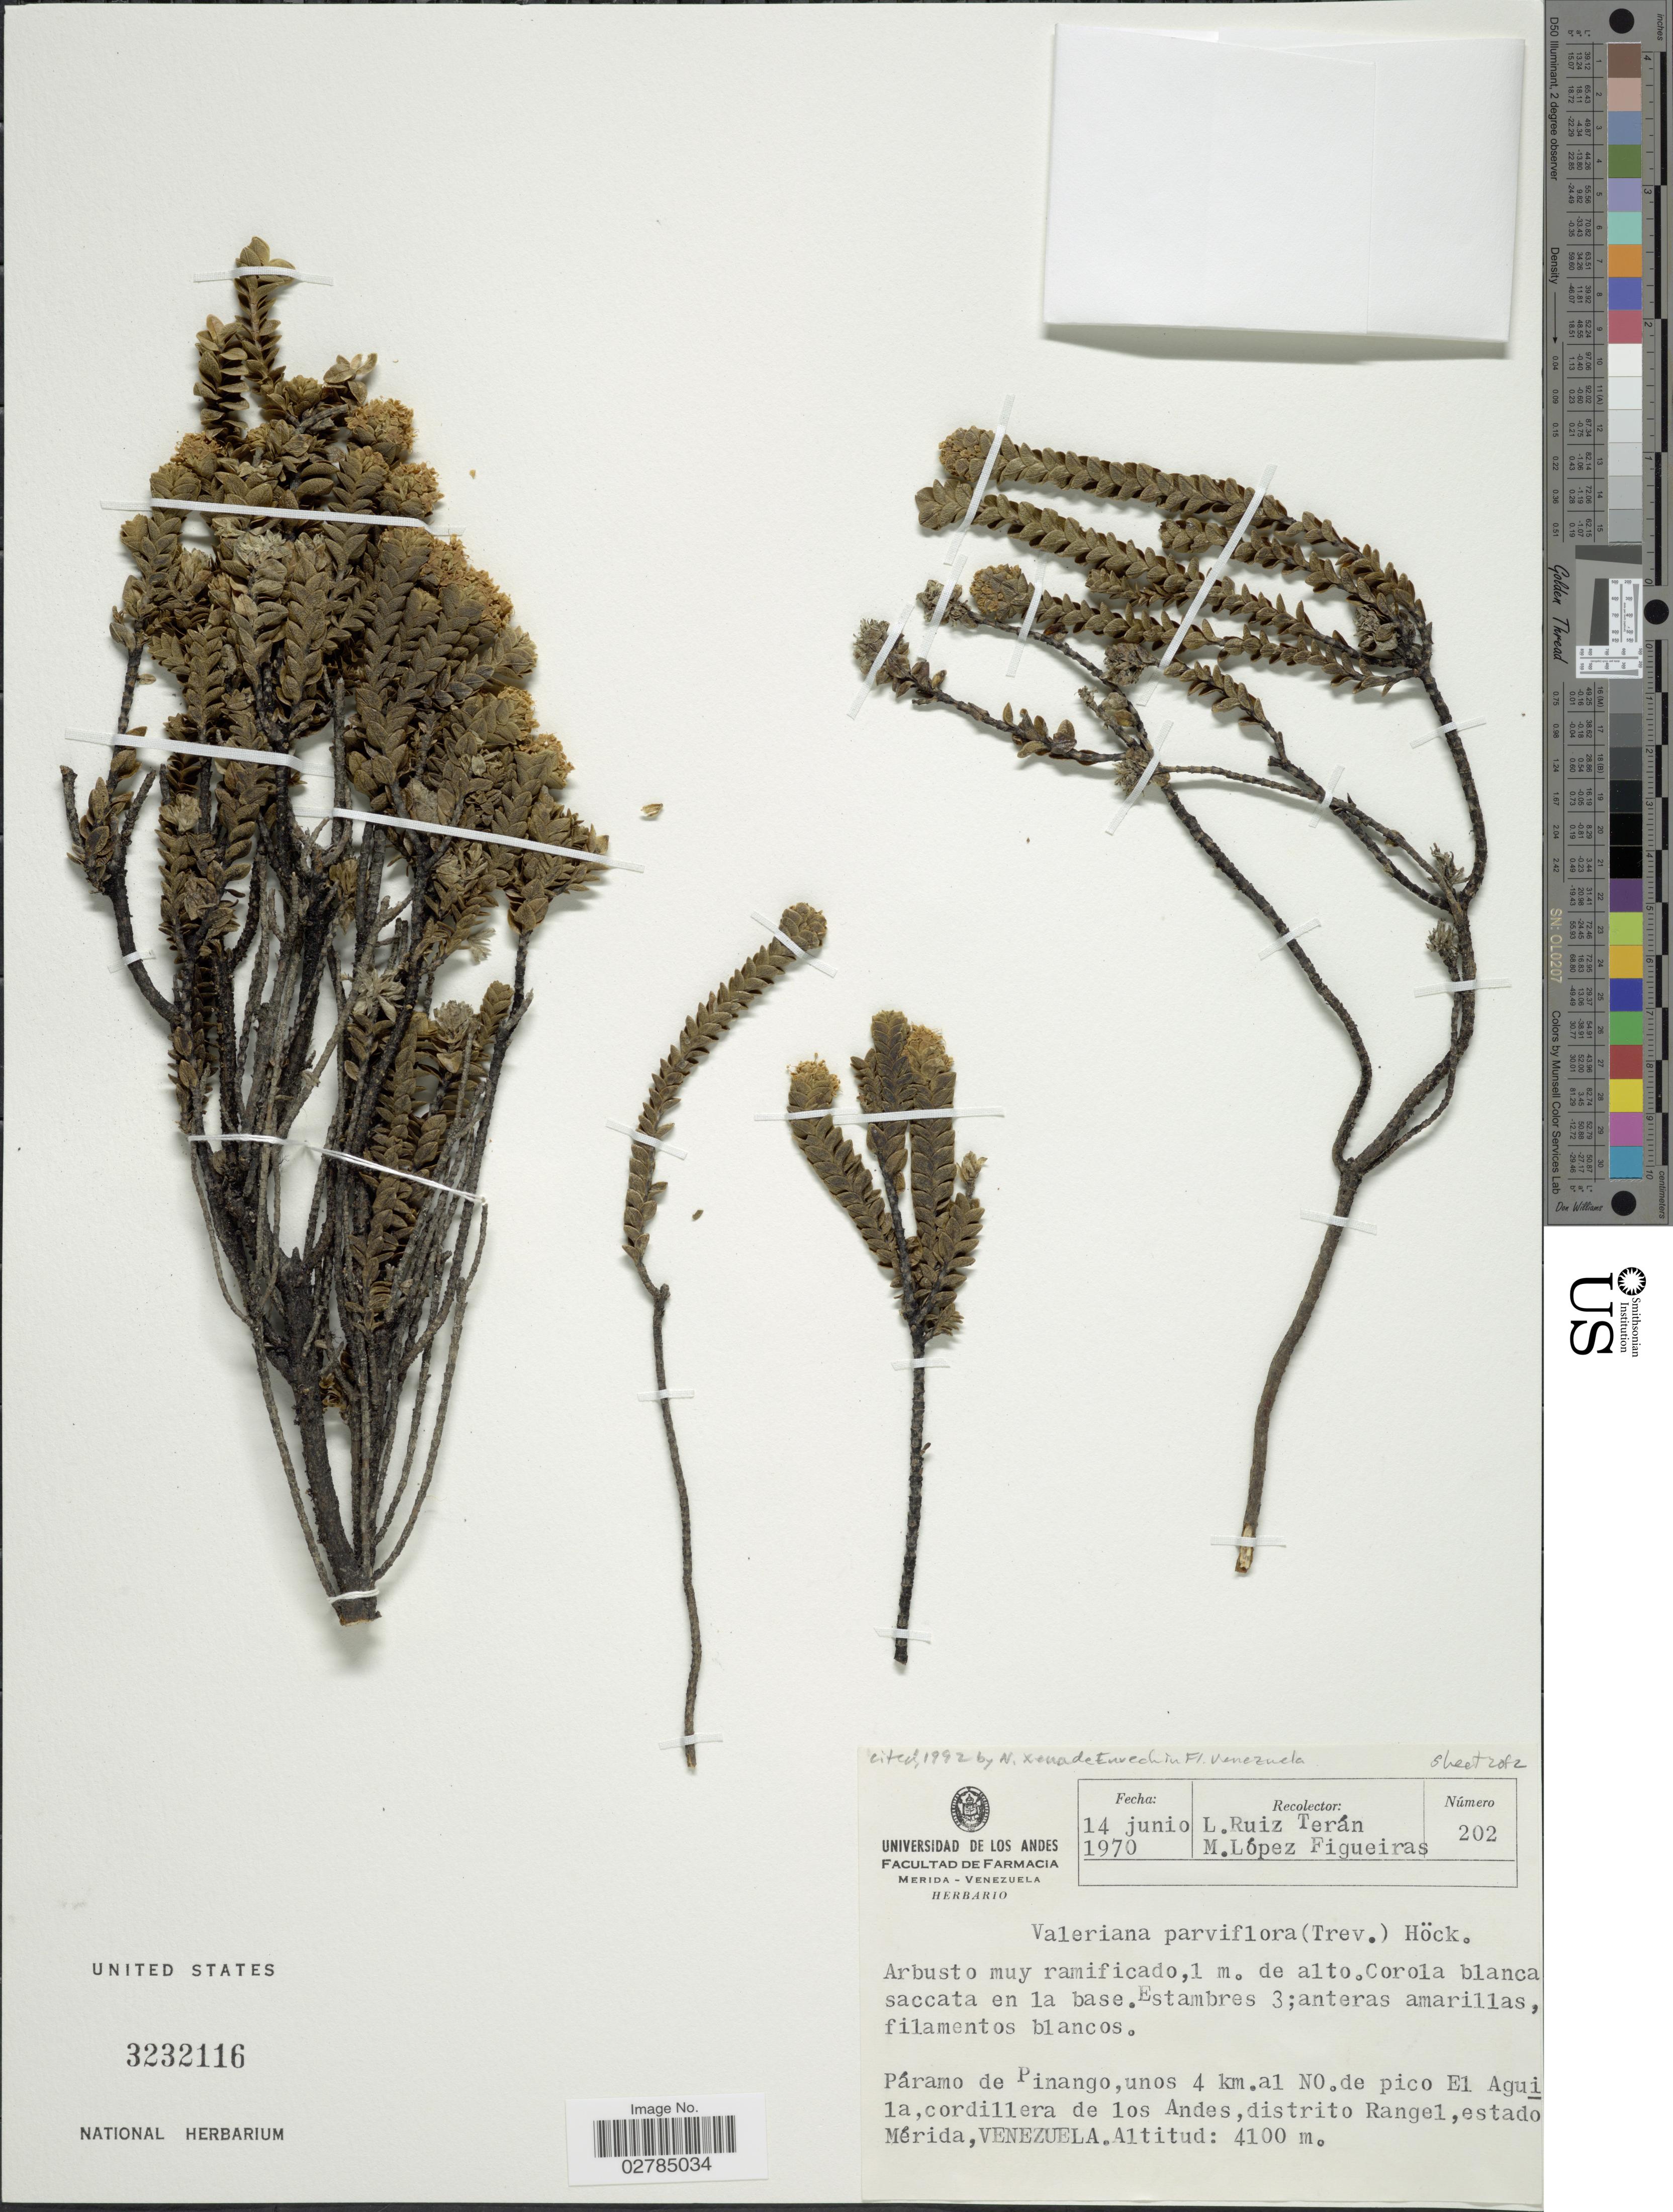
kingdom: Plantae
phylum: Tracheophyta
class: Magnoliopsida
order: Dipsacales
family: Caprifoliaceae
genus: Valeriana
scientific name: Valeriana parviflora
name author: Miégev.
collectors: L. E. Ruíz-Terán & M. López Figueiras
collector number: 202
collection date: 1970-06-14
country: Venezuela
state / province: Mérida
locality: Páramo de Pinango, unos 4 km. al NO. de pico El Aguila, cordillera de los Andes, distrito Rangel.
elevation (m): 4100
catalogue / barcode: US 3232116